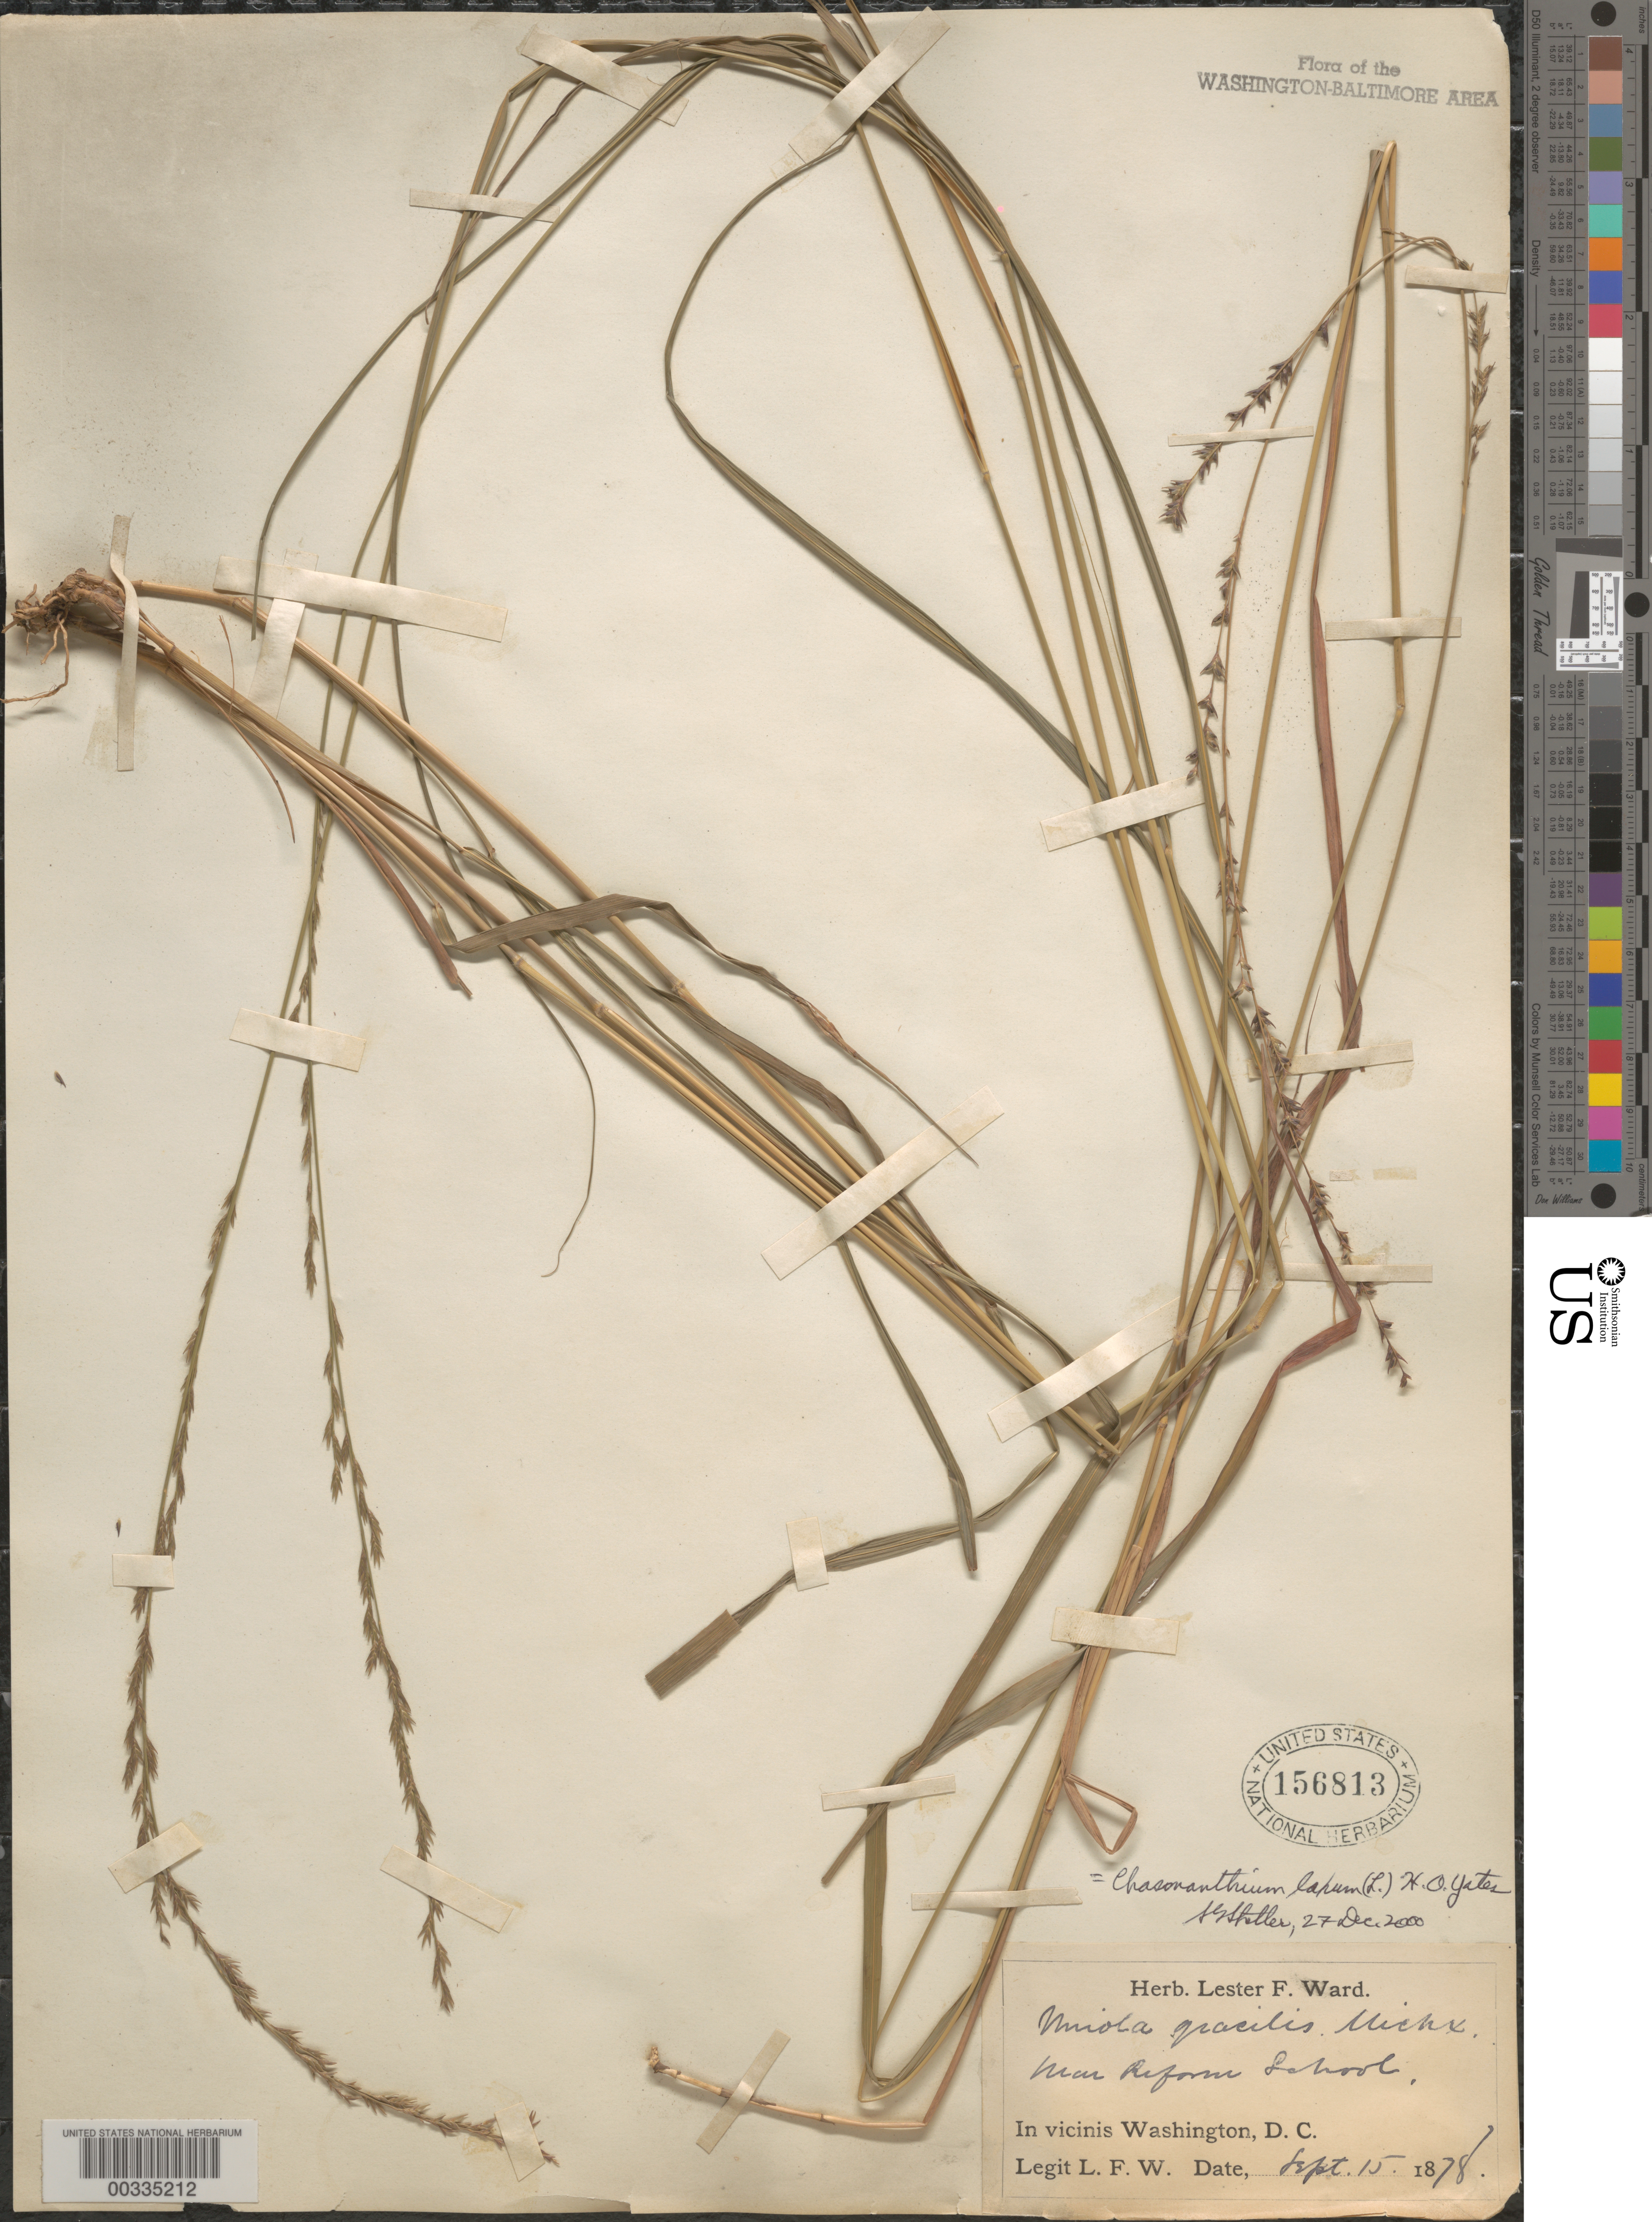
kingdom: Plantae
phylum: Tracheophyta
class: Liliopsida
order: Poales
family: Poaceae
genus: Chasmanthium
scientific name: Chasmanthium laxum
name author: (L.) H.O. Yates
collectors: L. F. Ward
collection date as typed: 15 Sep 1878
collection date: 1878-09-15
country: United States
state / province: District of Columbia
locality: Reform School vicinity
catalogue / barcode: US 156813